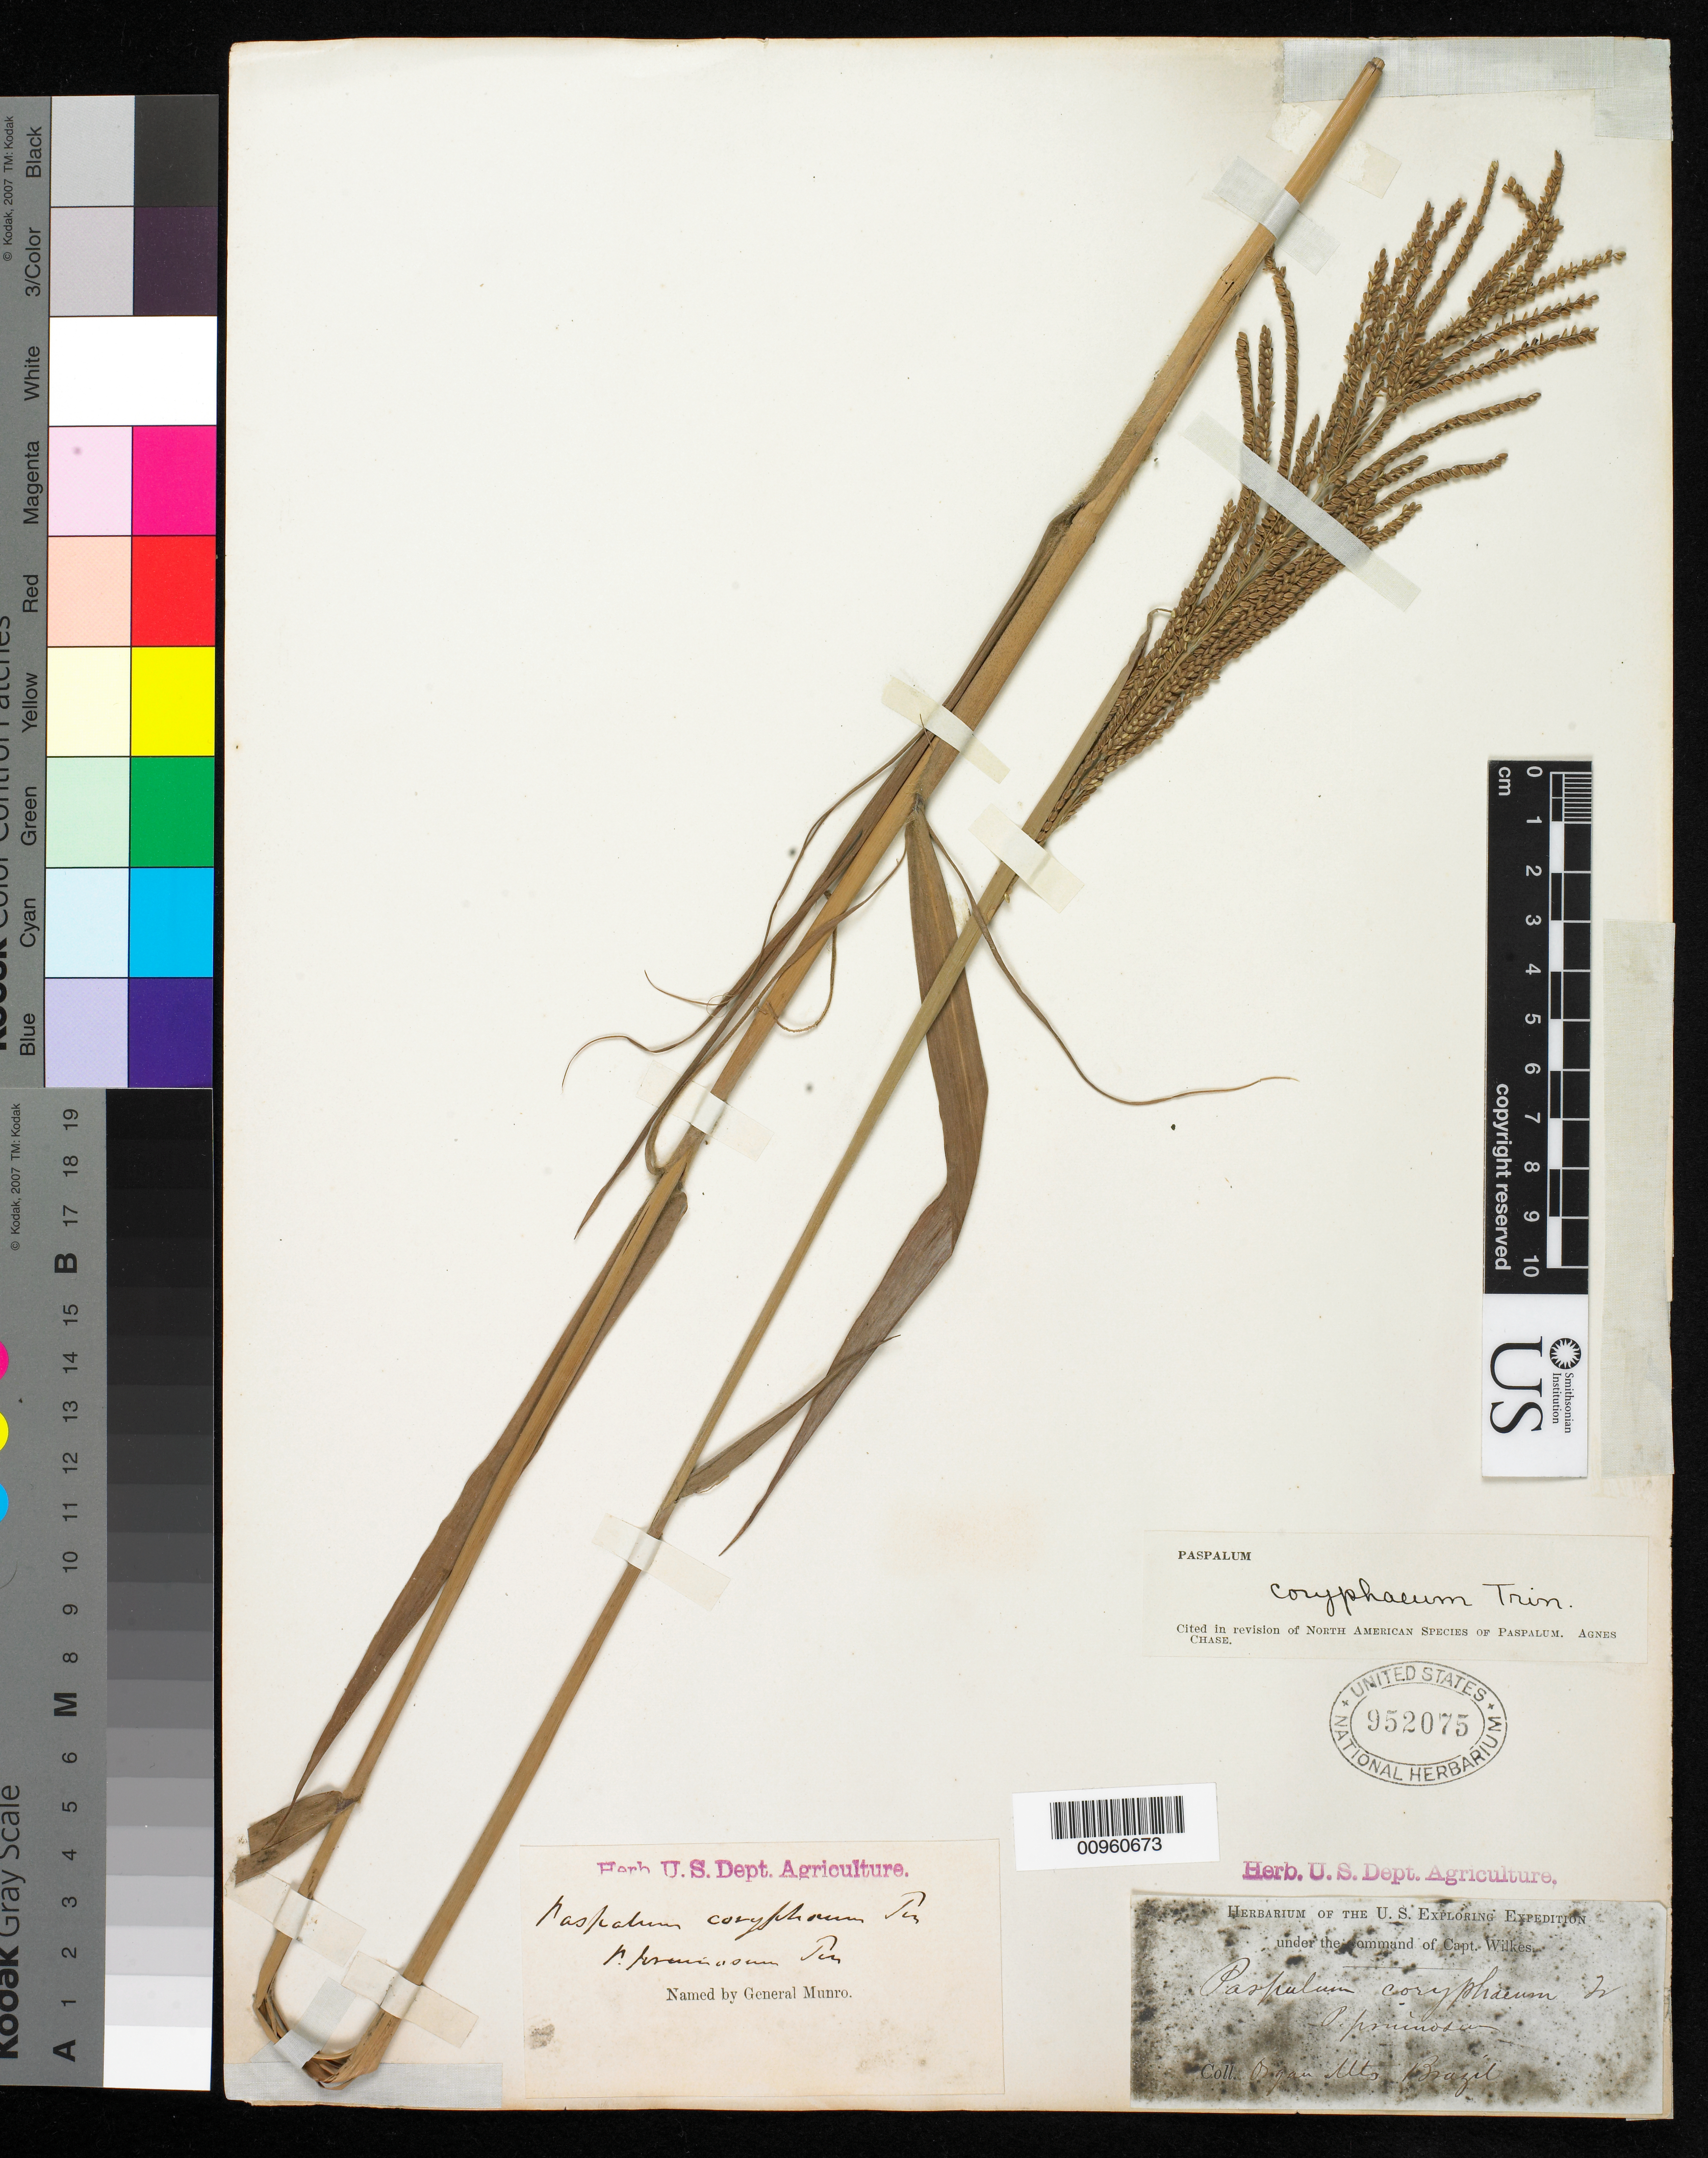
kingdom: Plantae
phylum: Tracheophyta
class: Liliopsida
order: Poales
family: Poaceae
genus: Paspalum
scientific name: Paspalum coryphaeum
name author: Trin.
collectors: Wilkes Explor. Exped.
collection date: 1838/1842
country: Brazil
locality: Oregon Mts.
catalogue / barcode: US 952075